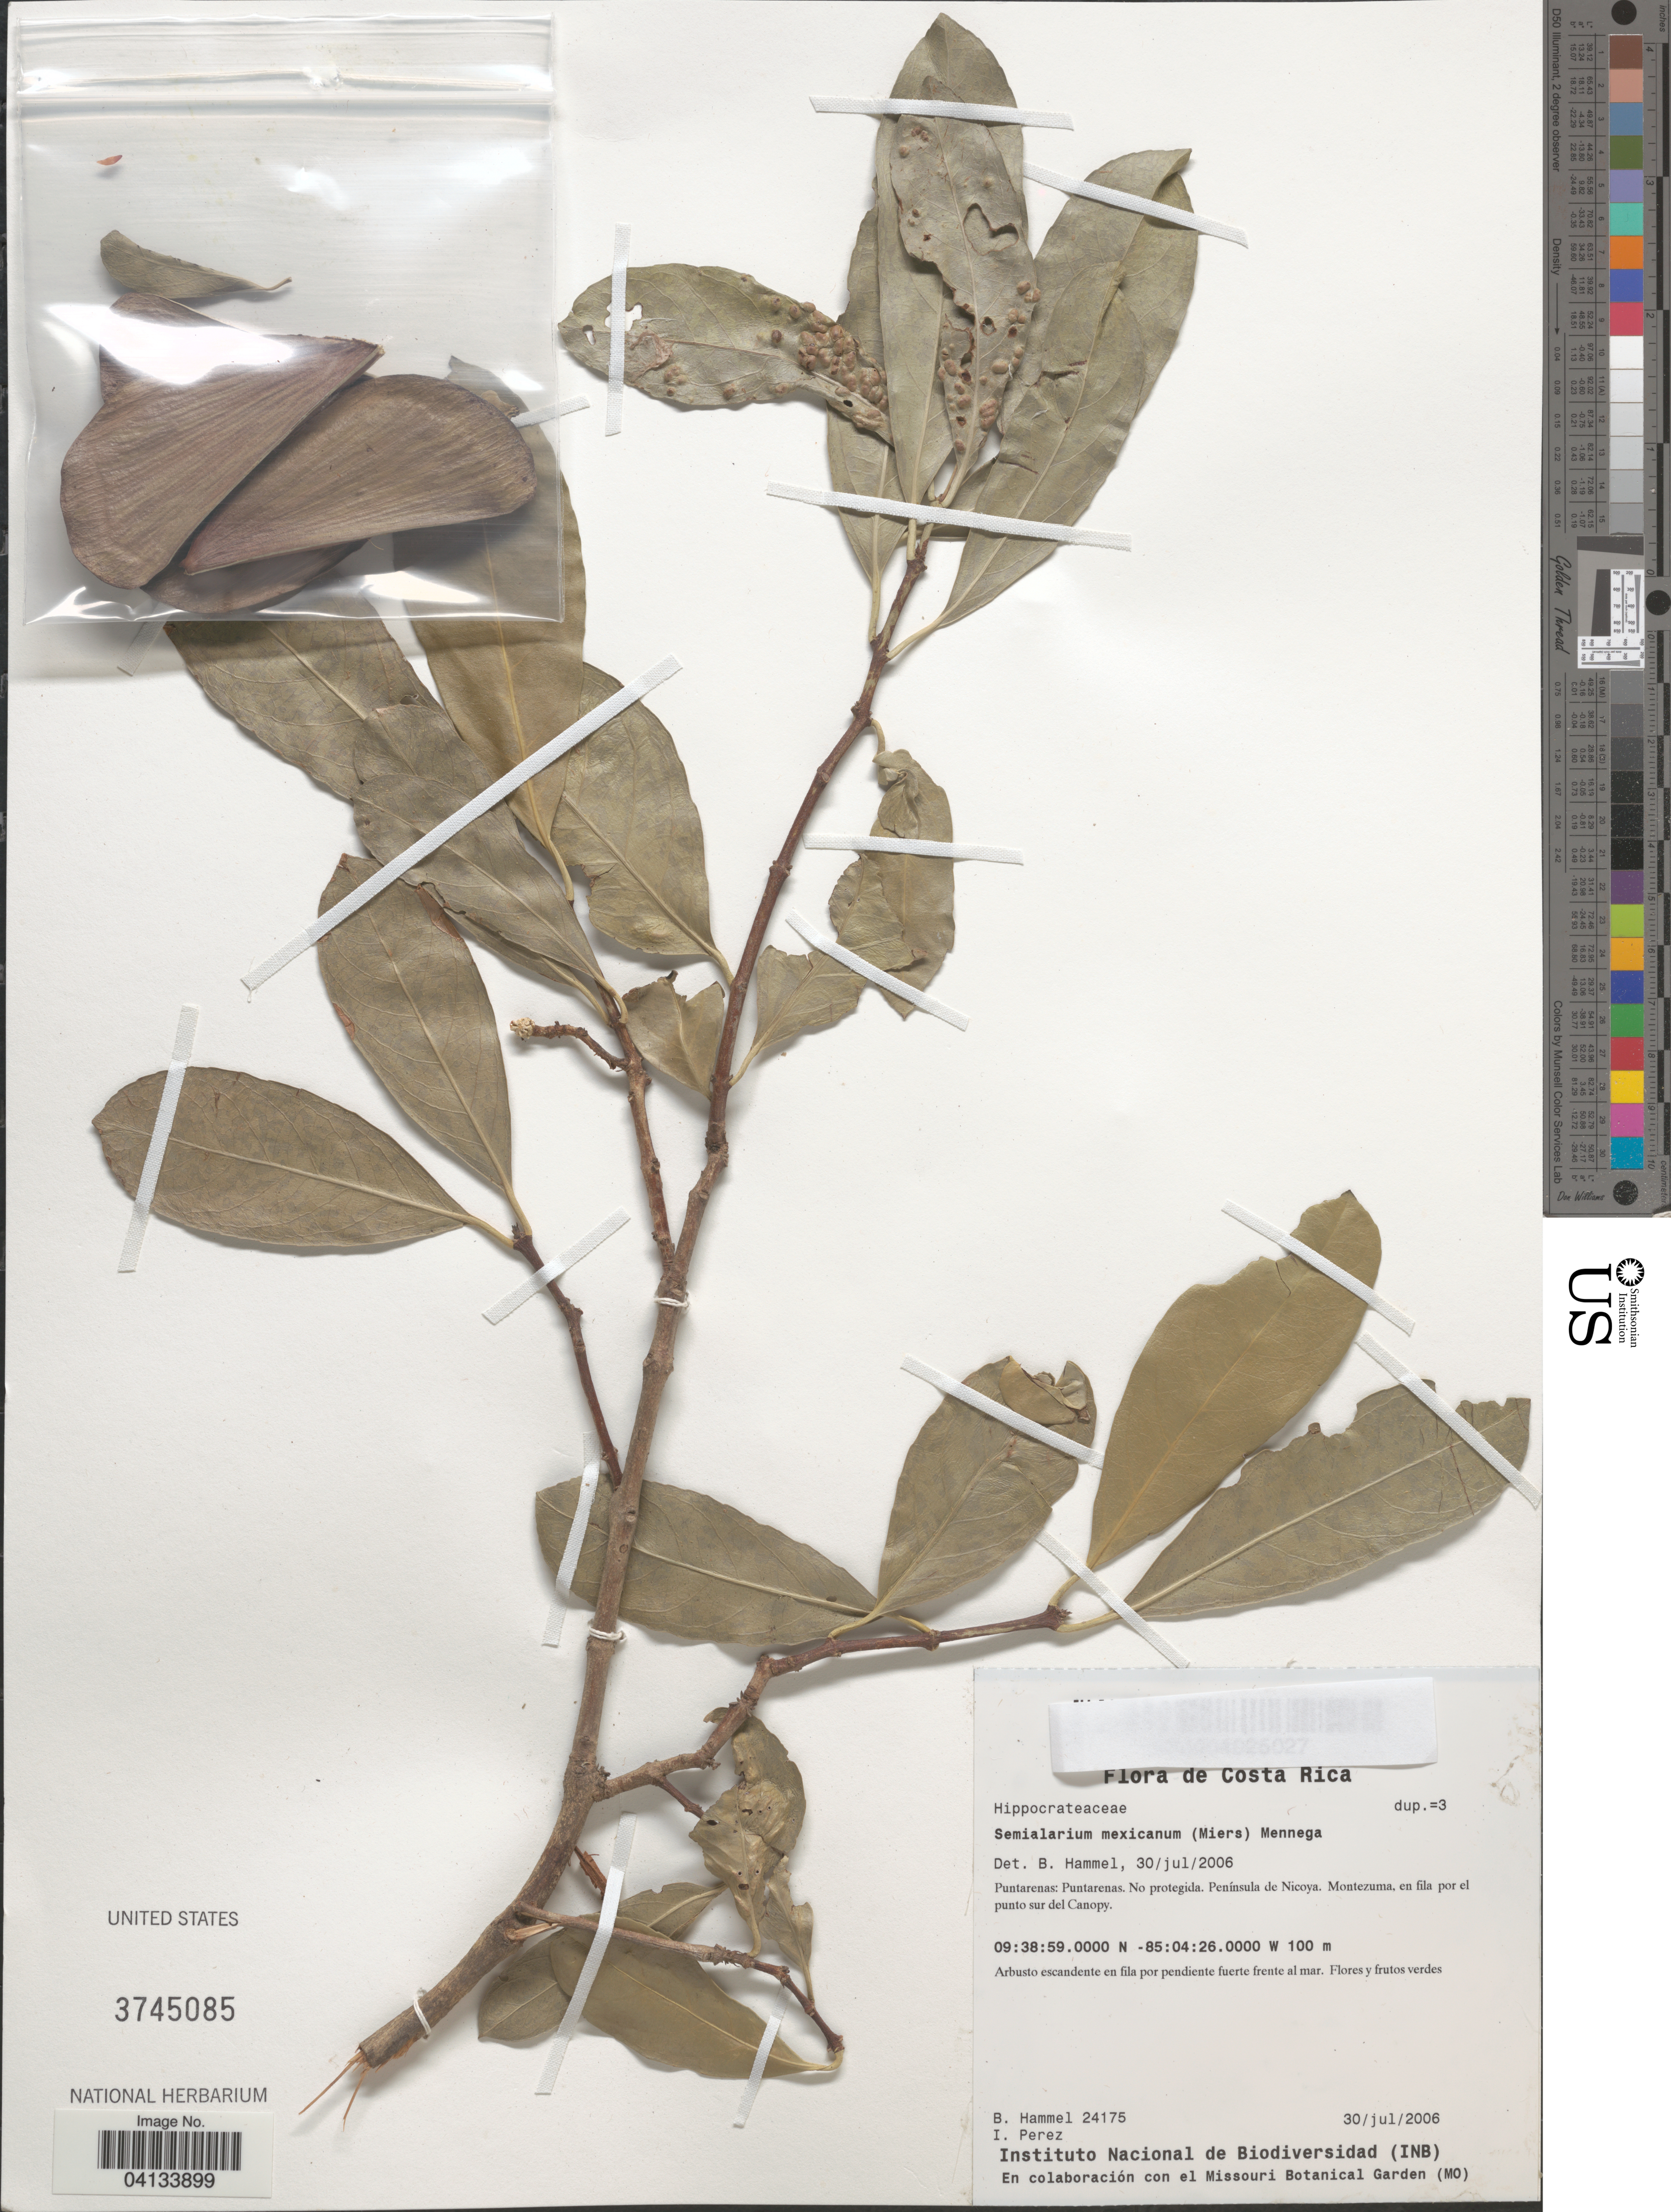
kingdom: Plantae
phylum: Tracheophyta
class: Magnoliopsida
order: Celastrales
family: Celastraceae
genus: Semialarium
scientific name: Semialarium mexicanum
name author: (Miers) Mennega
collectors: B. Hammel & I. Pérez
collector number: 24175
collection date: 2006-07-30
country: Costa Rica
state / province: Puntarenas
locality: Puntarenas. No protegida. Península de Nicoya. Montezuma, en fila por el punto sur del Canopy.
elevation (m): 100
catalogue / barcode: US 3745085